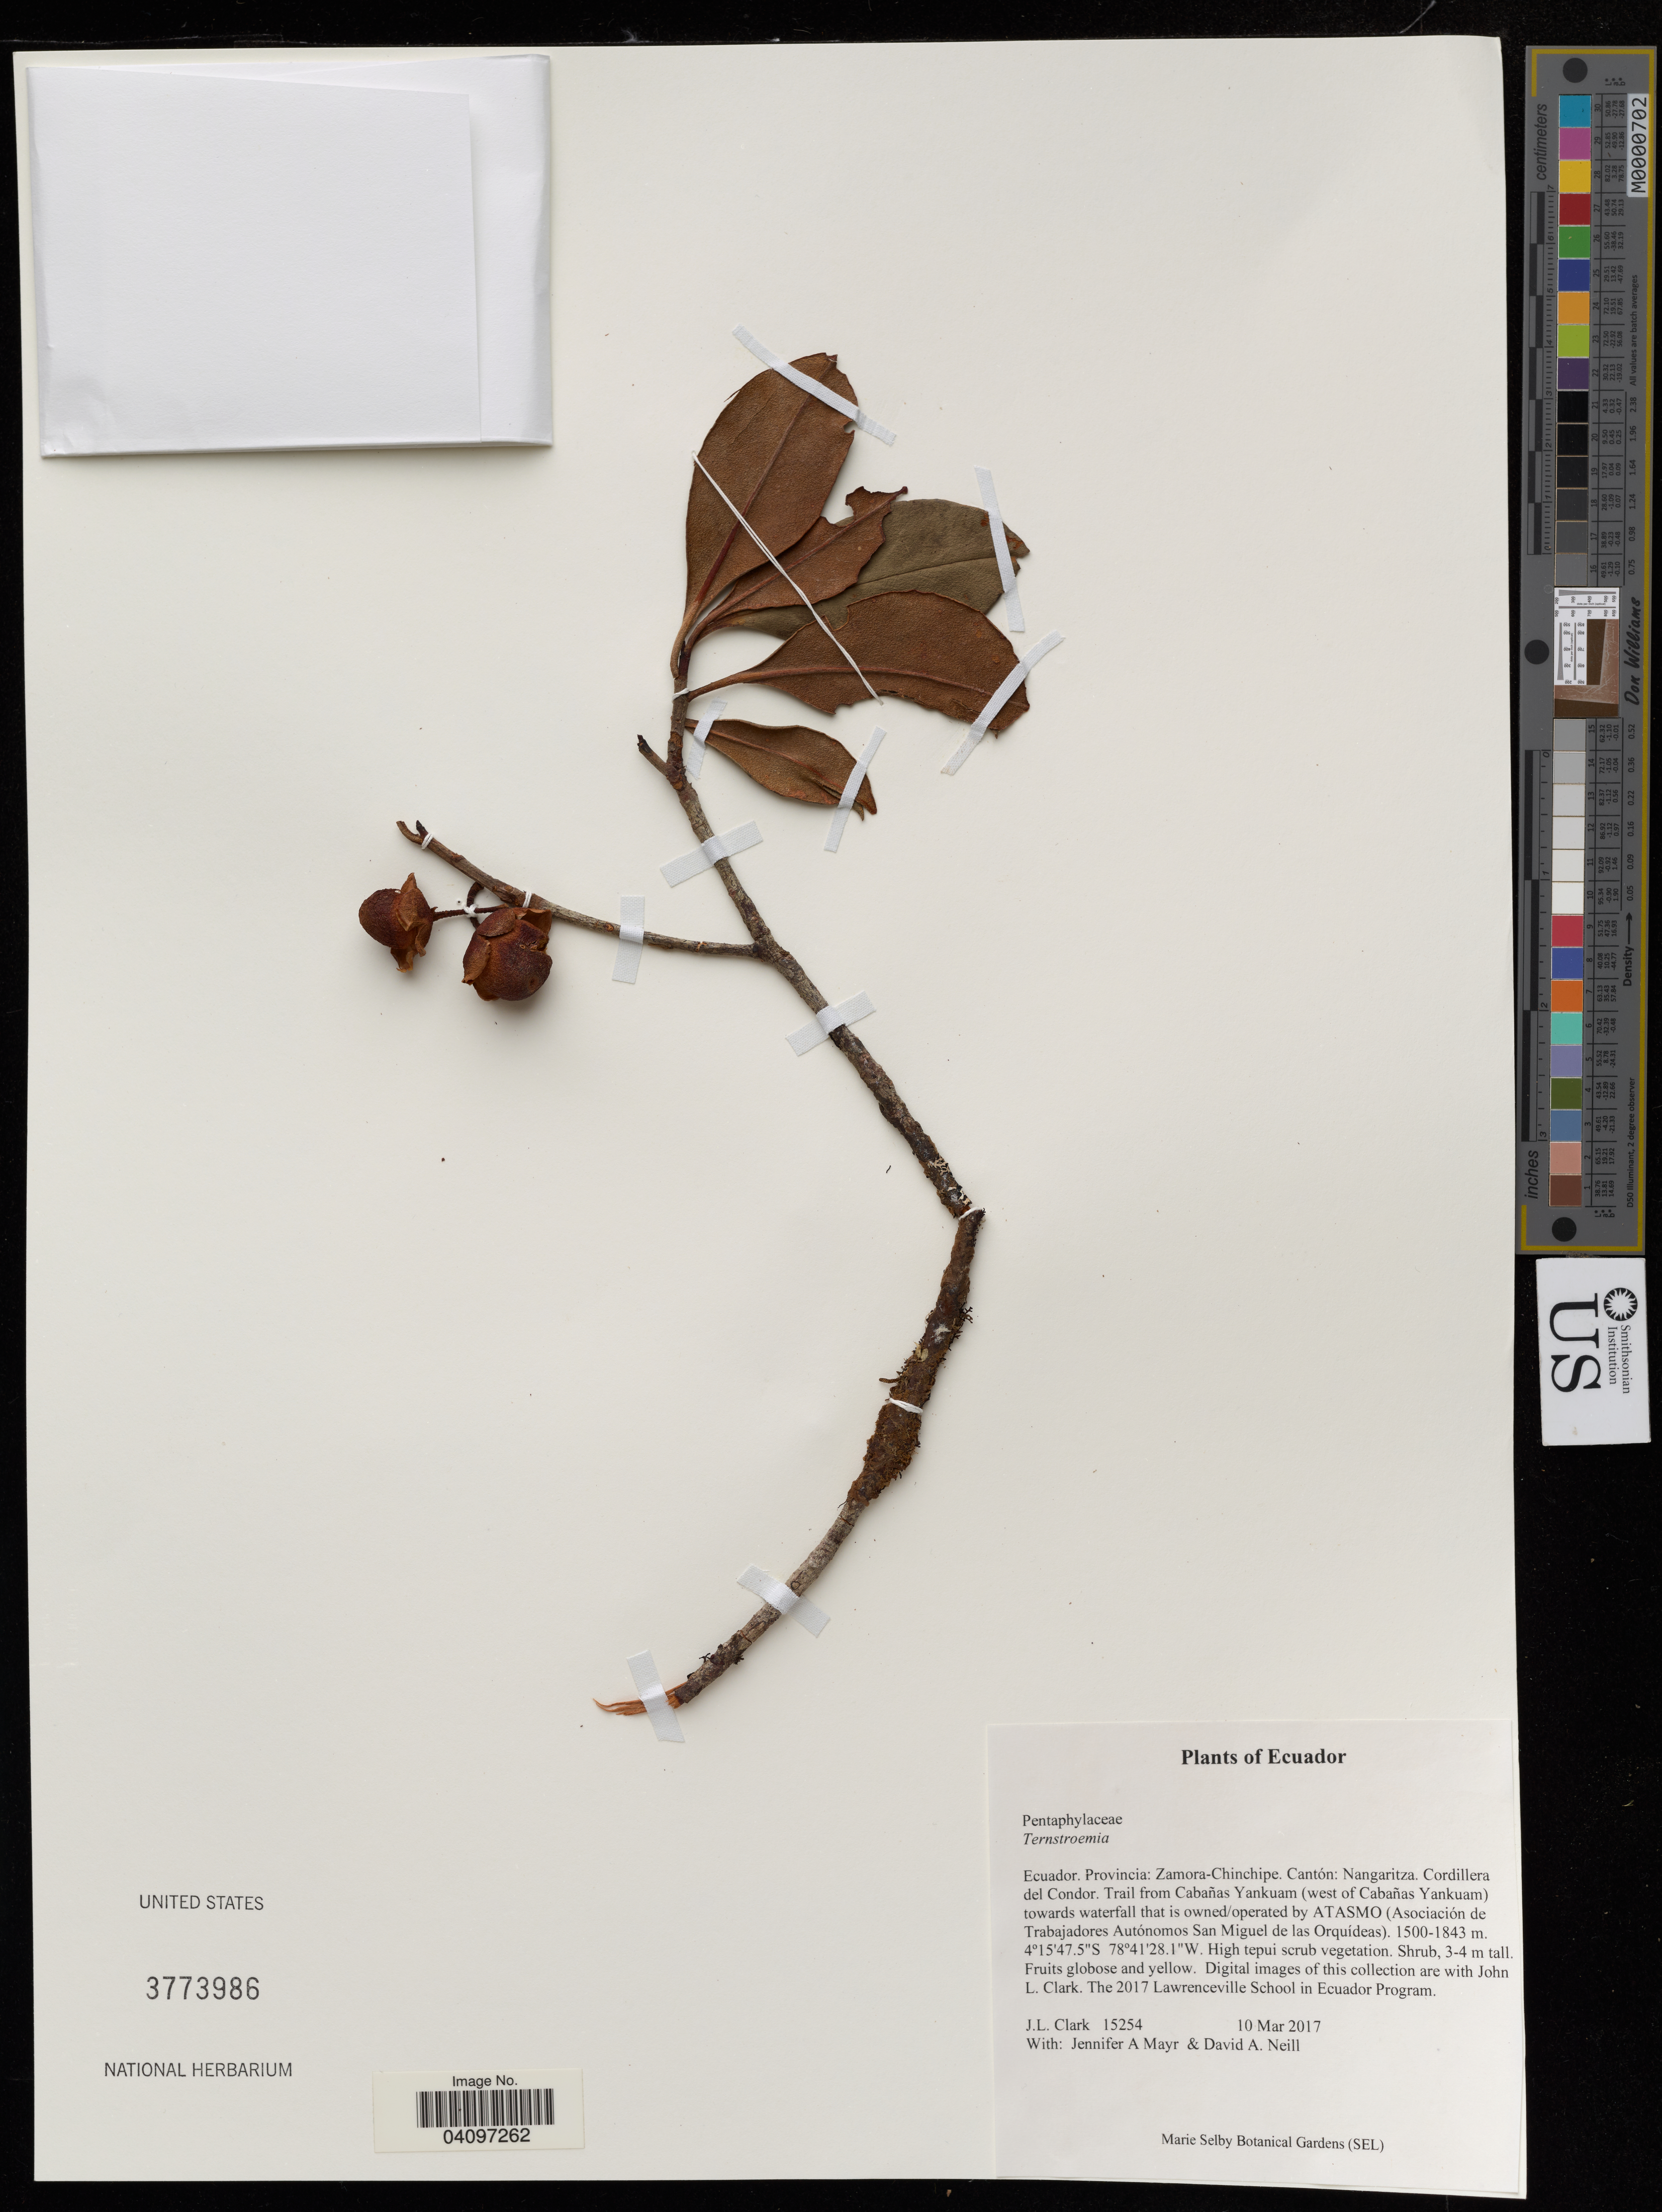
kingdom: Plantae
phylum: Tracheophyta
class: Magnoliopsida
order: Ericales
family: Pentaphylacaceae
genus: Ternstroemia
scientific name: Ternstroemia sp.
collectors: J. Clark, J. Mayr & D. A. Neill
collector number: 15254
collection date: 2017-03-10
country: Ecuador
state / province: Zamora-Chinchipe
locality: Cantón: Nangaritza. Cordillera del Condor. Trail from Cabañas Yankuam (west of Cabañas Yankuam) towards waterfall that is owned/operated by ATASMO (Asociación de Trabajadores Autónomos San Miguel de las Orquídeas).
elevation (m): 1500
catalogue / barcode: US 3773986